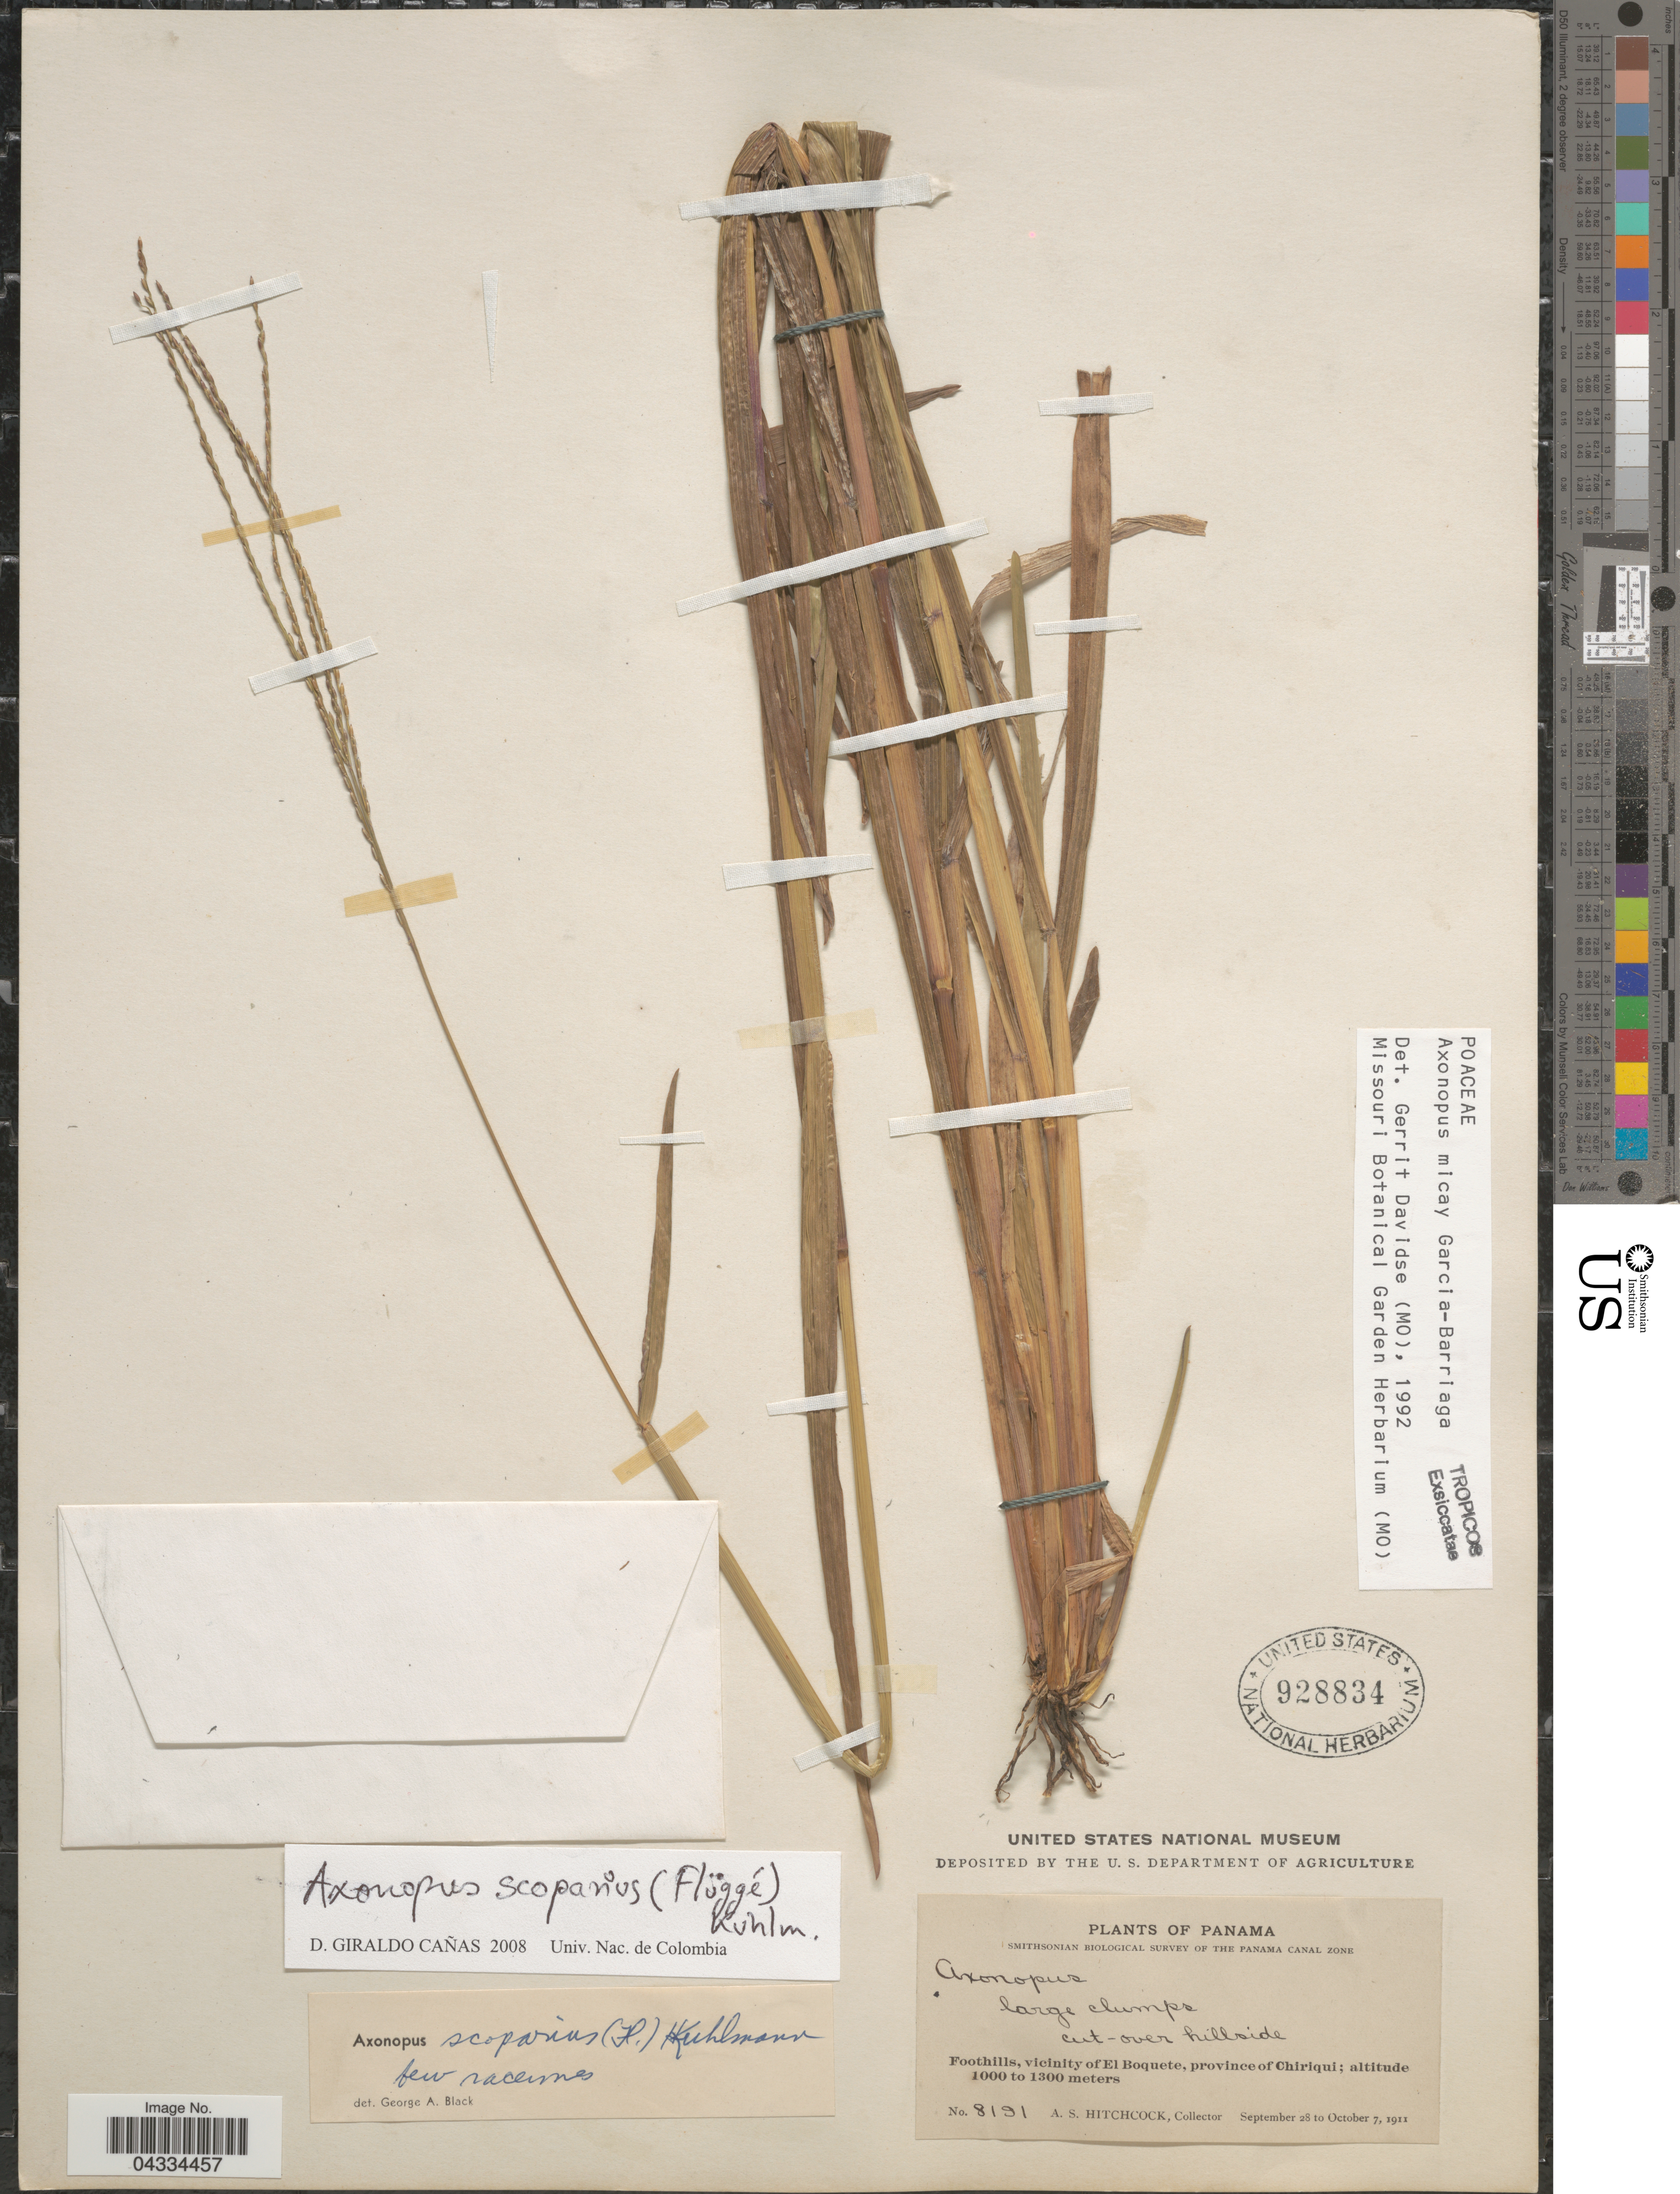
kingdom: Plantae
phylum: Tracheophyta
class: Liliopsida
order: Poales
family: Poaceae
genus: Axonopus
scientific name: Axonopus scoparius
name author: (Flüggé) Kuhlm.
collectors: A. S. Hitchcock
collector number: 8191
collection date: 1911-09-28/1911-10-07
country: Panama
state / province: Chiriqui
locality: Smithsonian Biological Survey of the Panama Canal Zone. Foothills, vicinity of El Boquete.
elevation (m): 1000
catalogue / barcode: US 928834